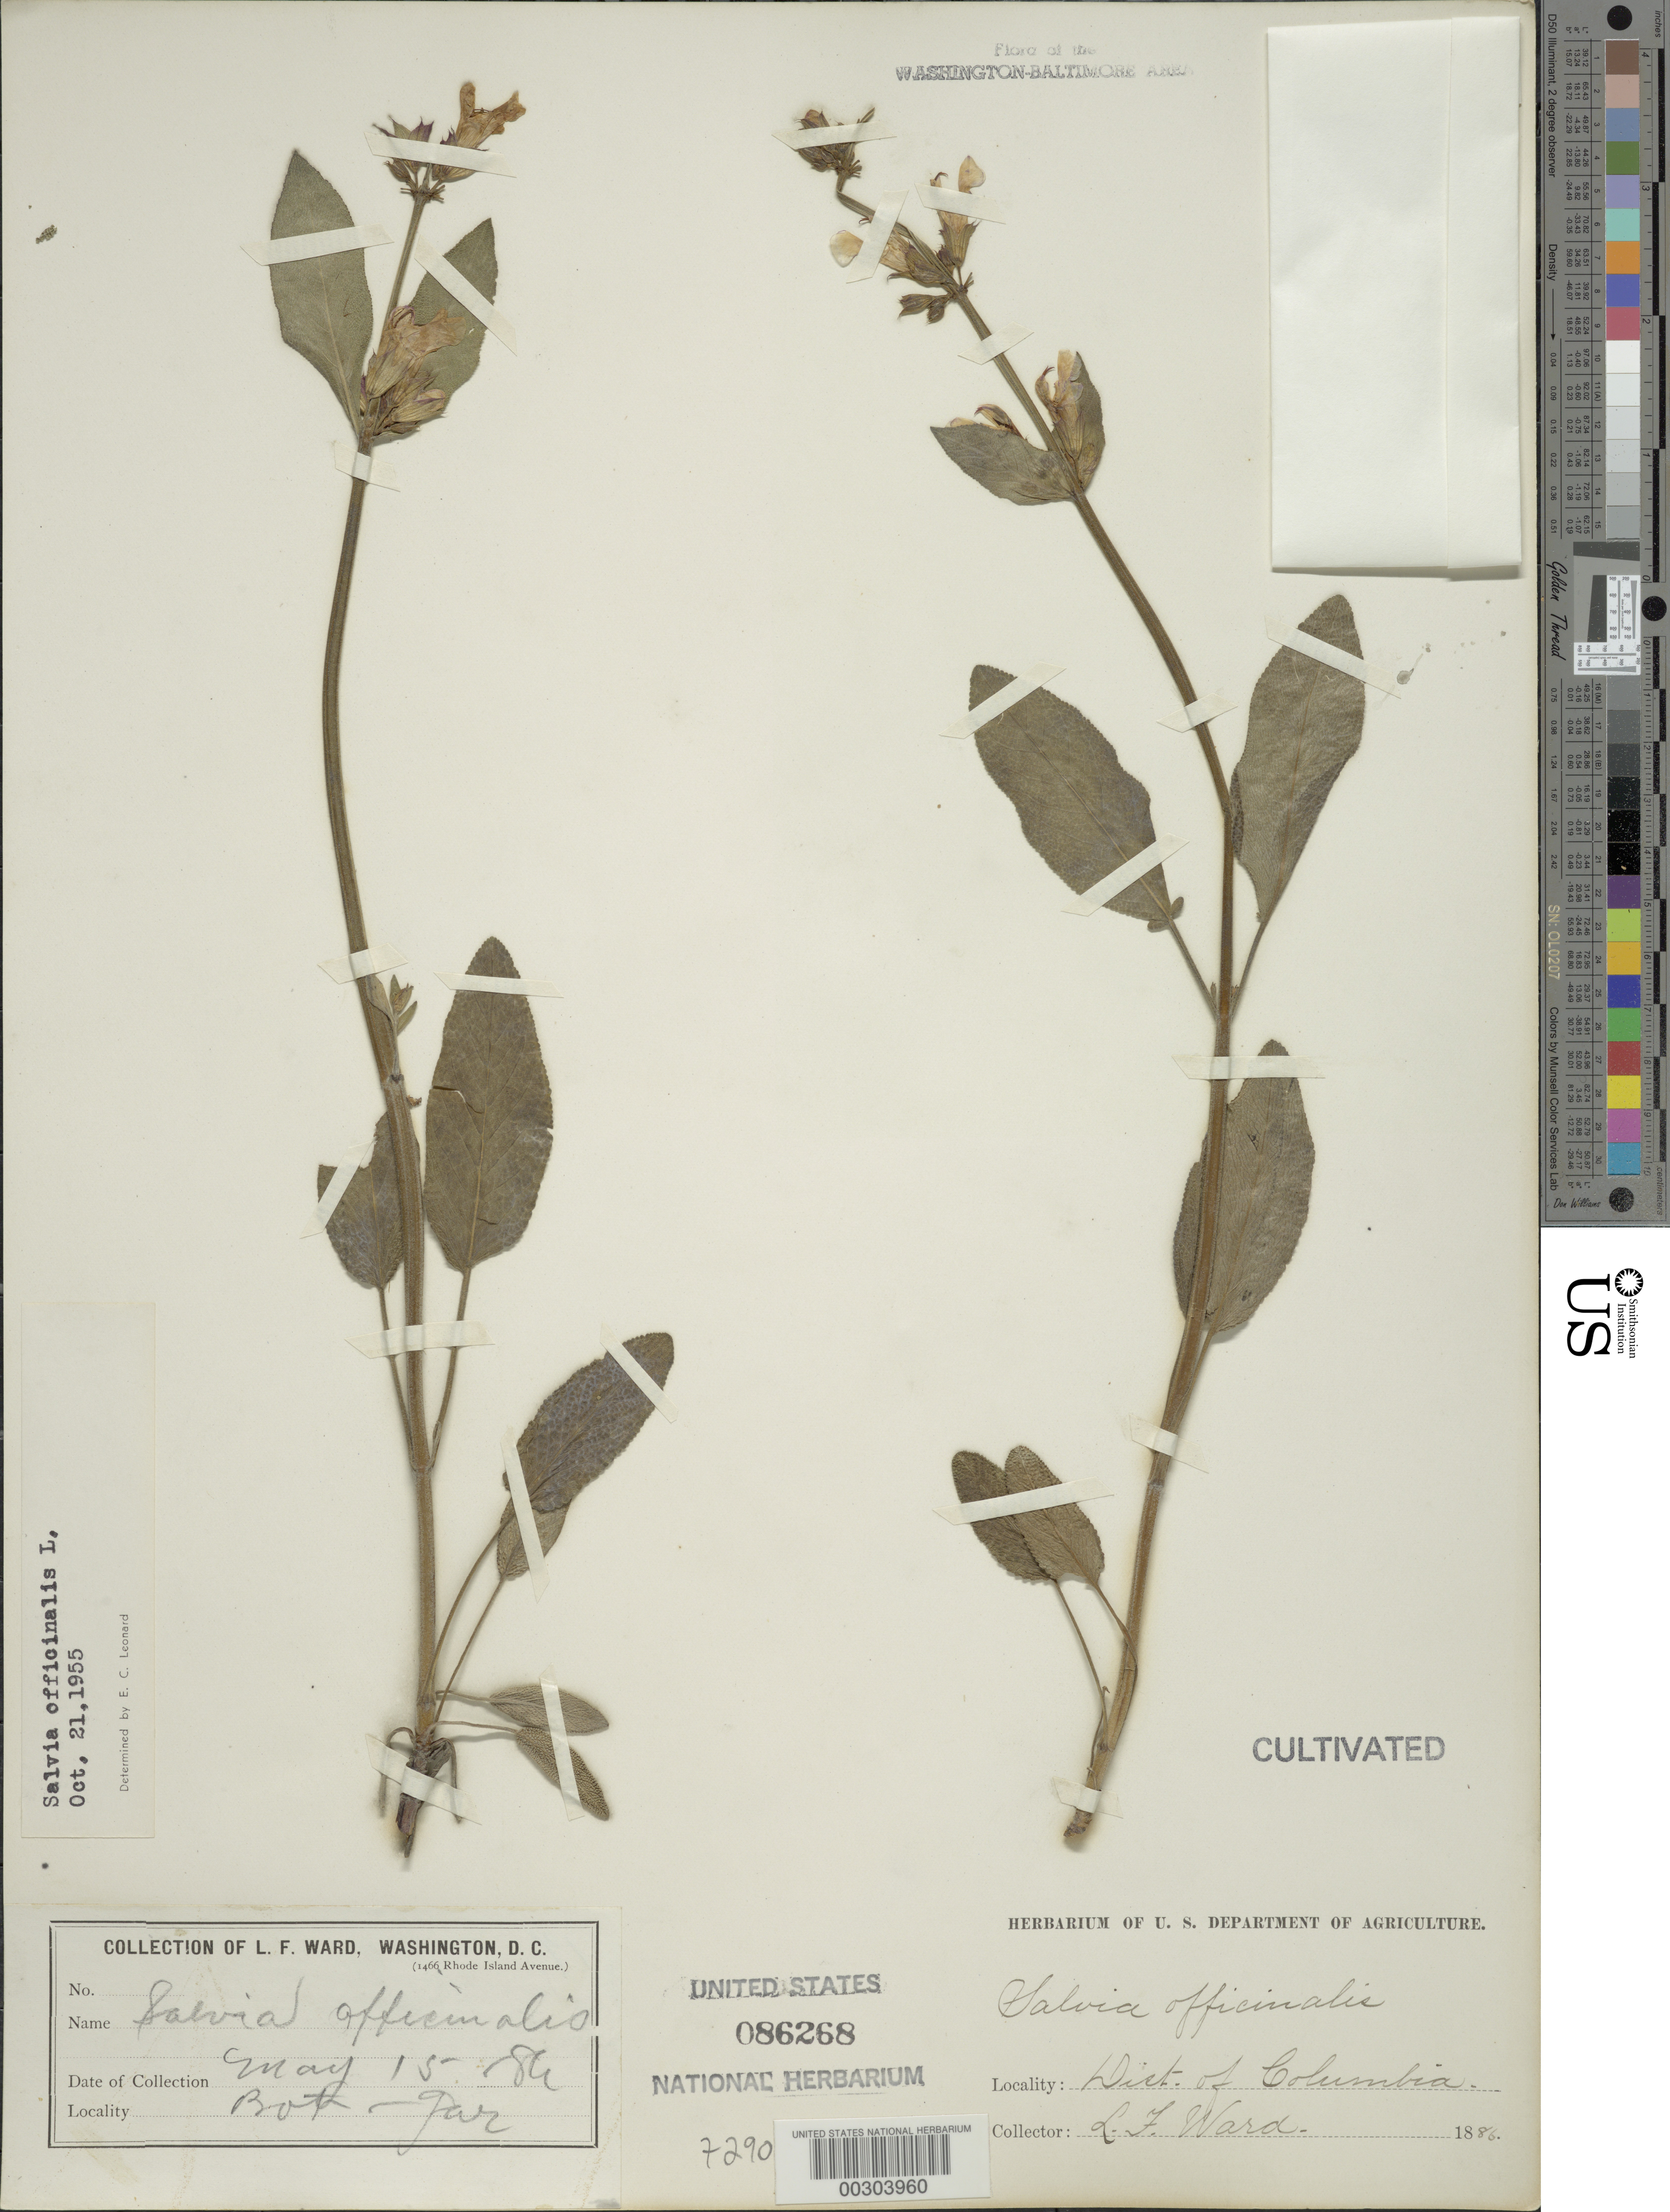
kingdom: Plantae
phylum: Tracheophyta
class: Magnoliopsida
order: Lamiales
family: Lamiaceae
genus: Salvia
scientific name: Salvia officinalis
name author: L.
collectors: L. F. Ward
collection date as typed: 15 May 1886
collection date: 1886-05-15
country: United States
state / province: District of Columbia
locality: Botanical Gardens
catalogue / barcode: US 86268